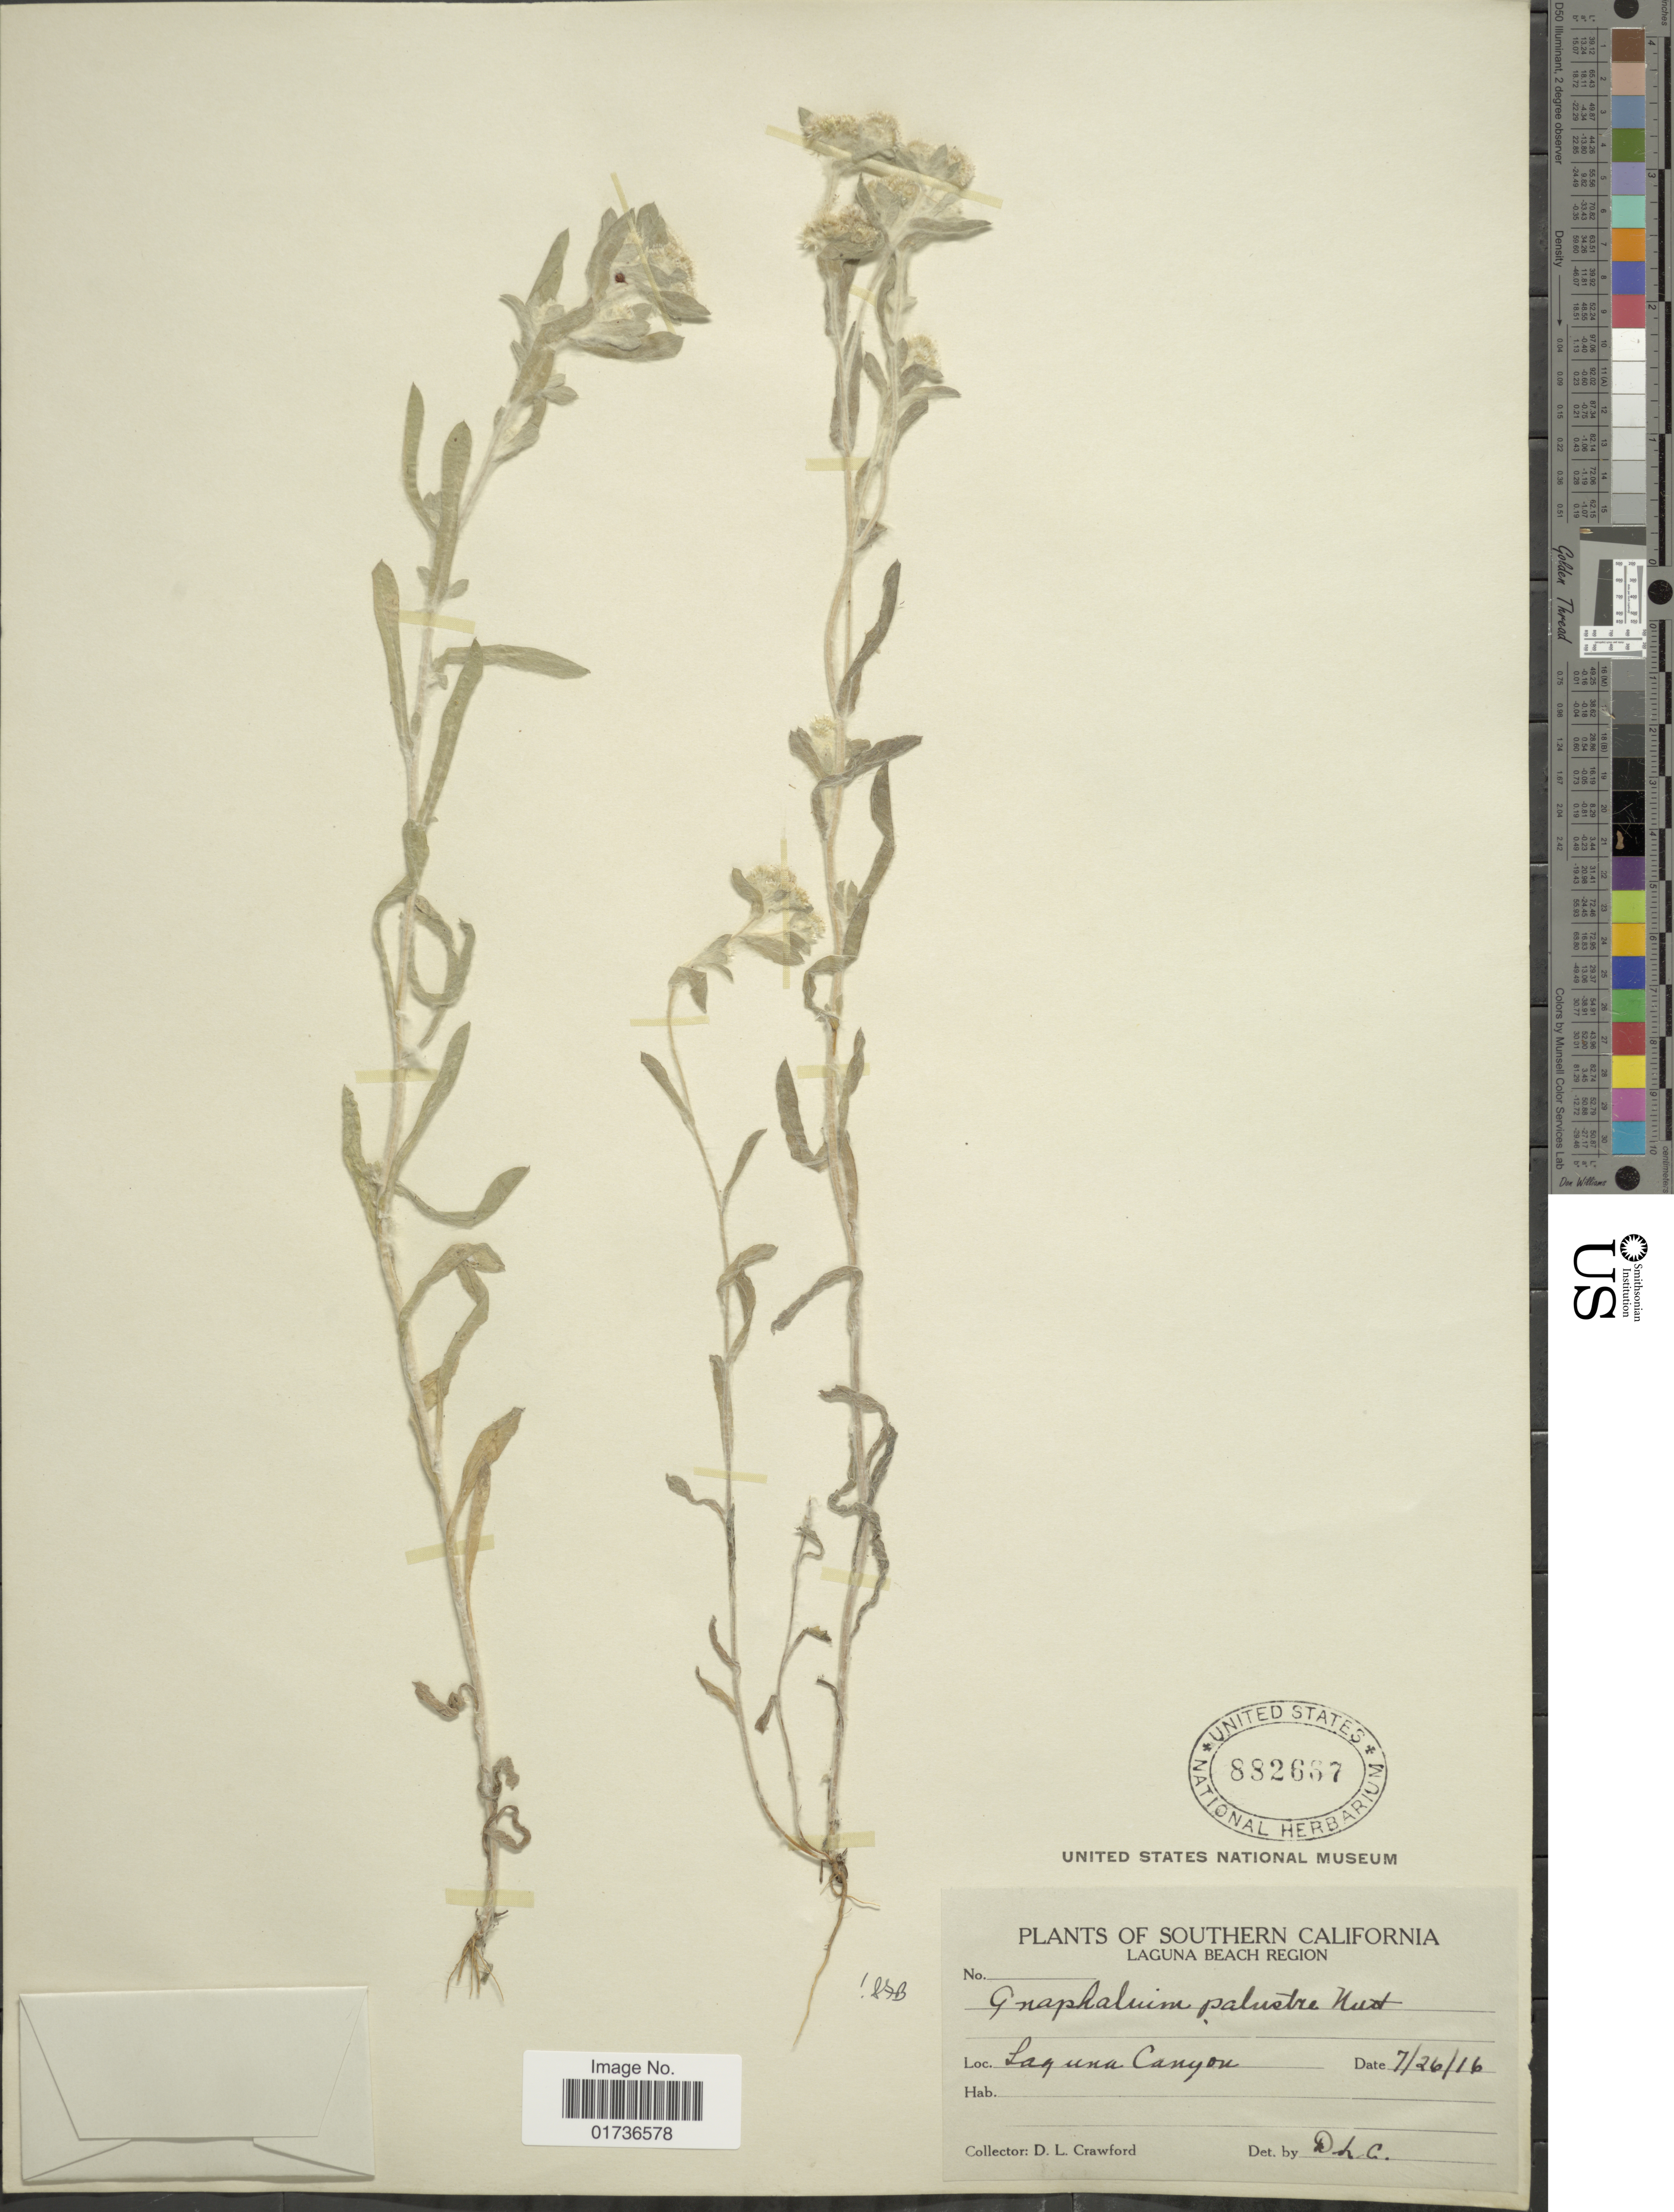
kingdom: Plantae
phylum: Tracheophyta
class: Magnoliopsida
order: Asterales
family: Asteraceae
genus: Gnaphalium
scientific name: Gnaphalium palustre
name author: Nutt.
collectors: D. L. Crawford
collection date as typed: Transcribed d/m/y: 26/7/16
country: United States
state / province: California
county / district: Orange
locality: Southern California, Laguna Beach Region, Laguna Canyon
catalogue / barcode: US 882667